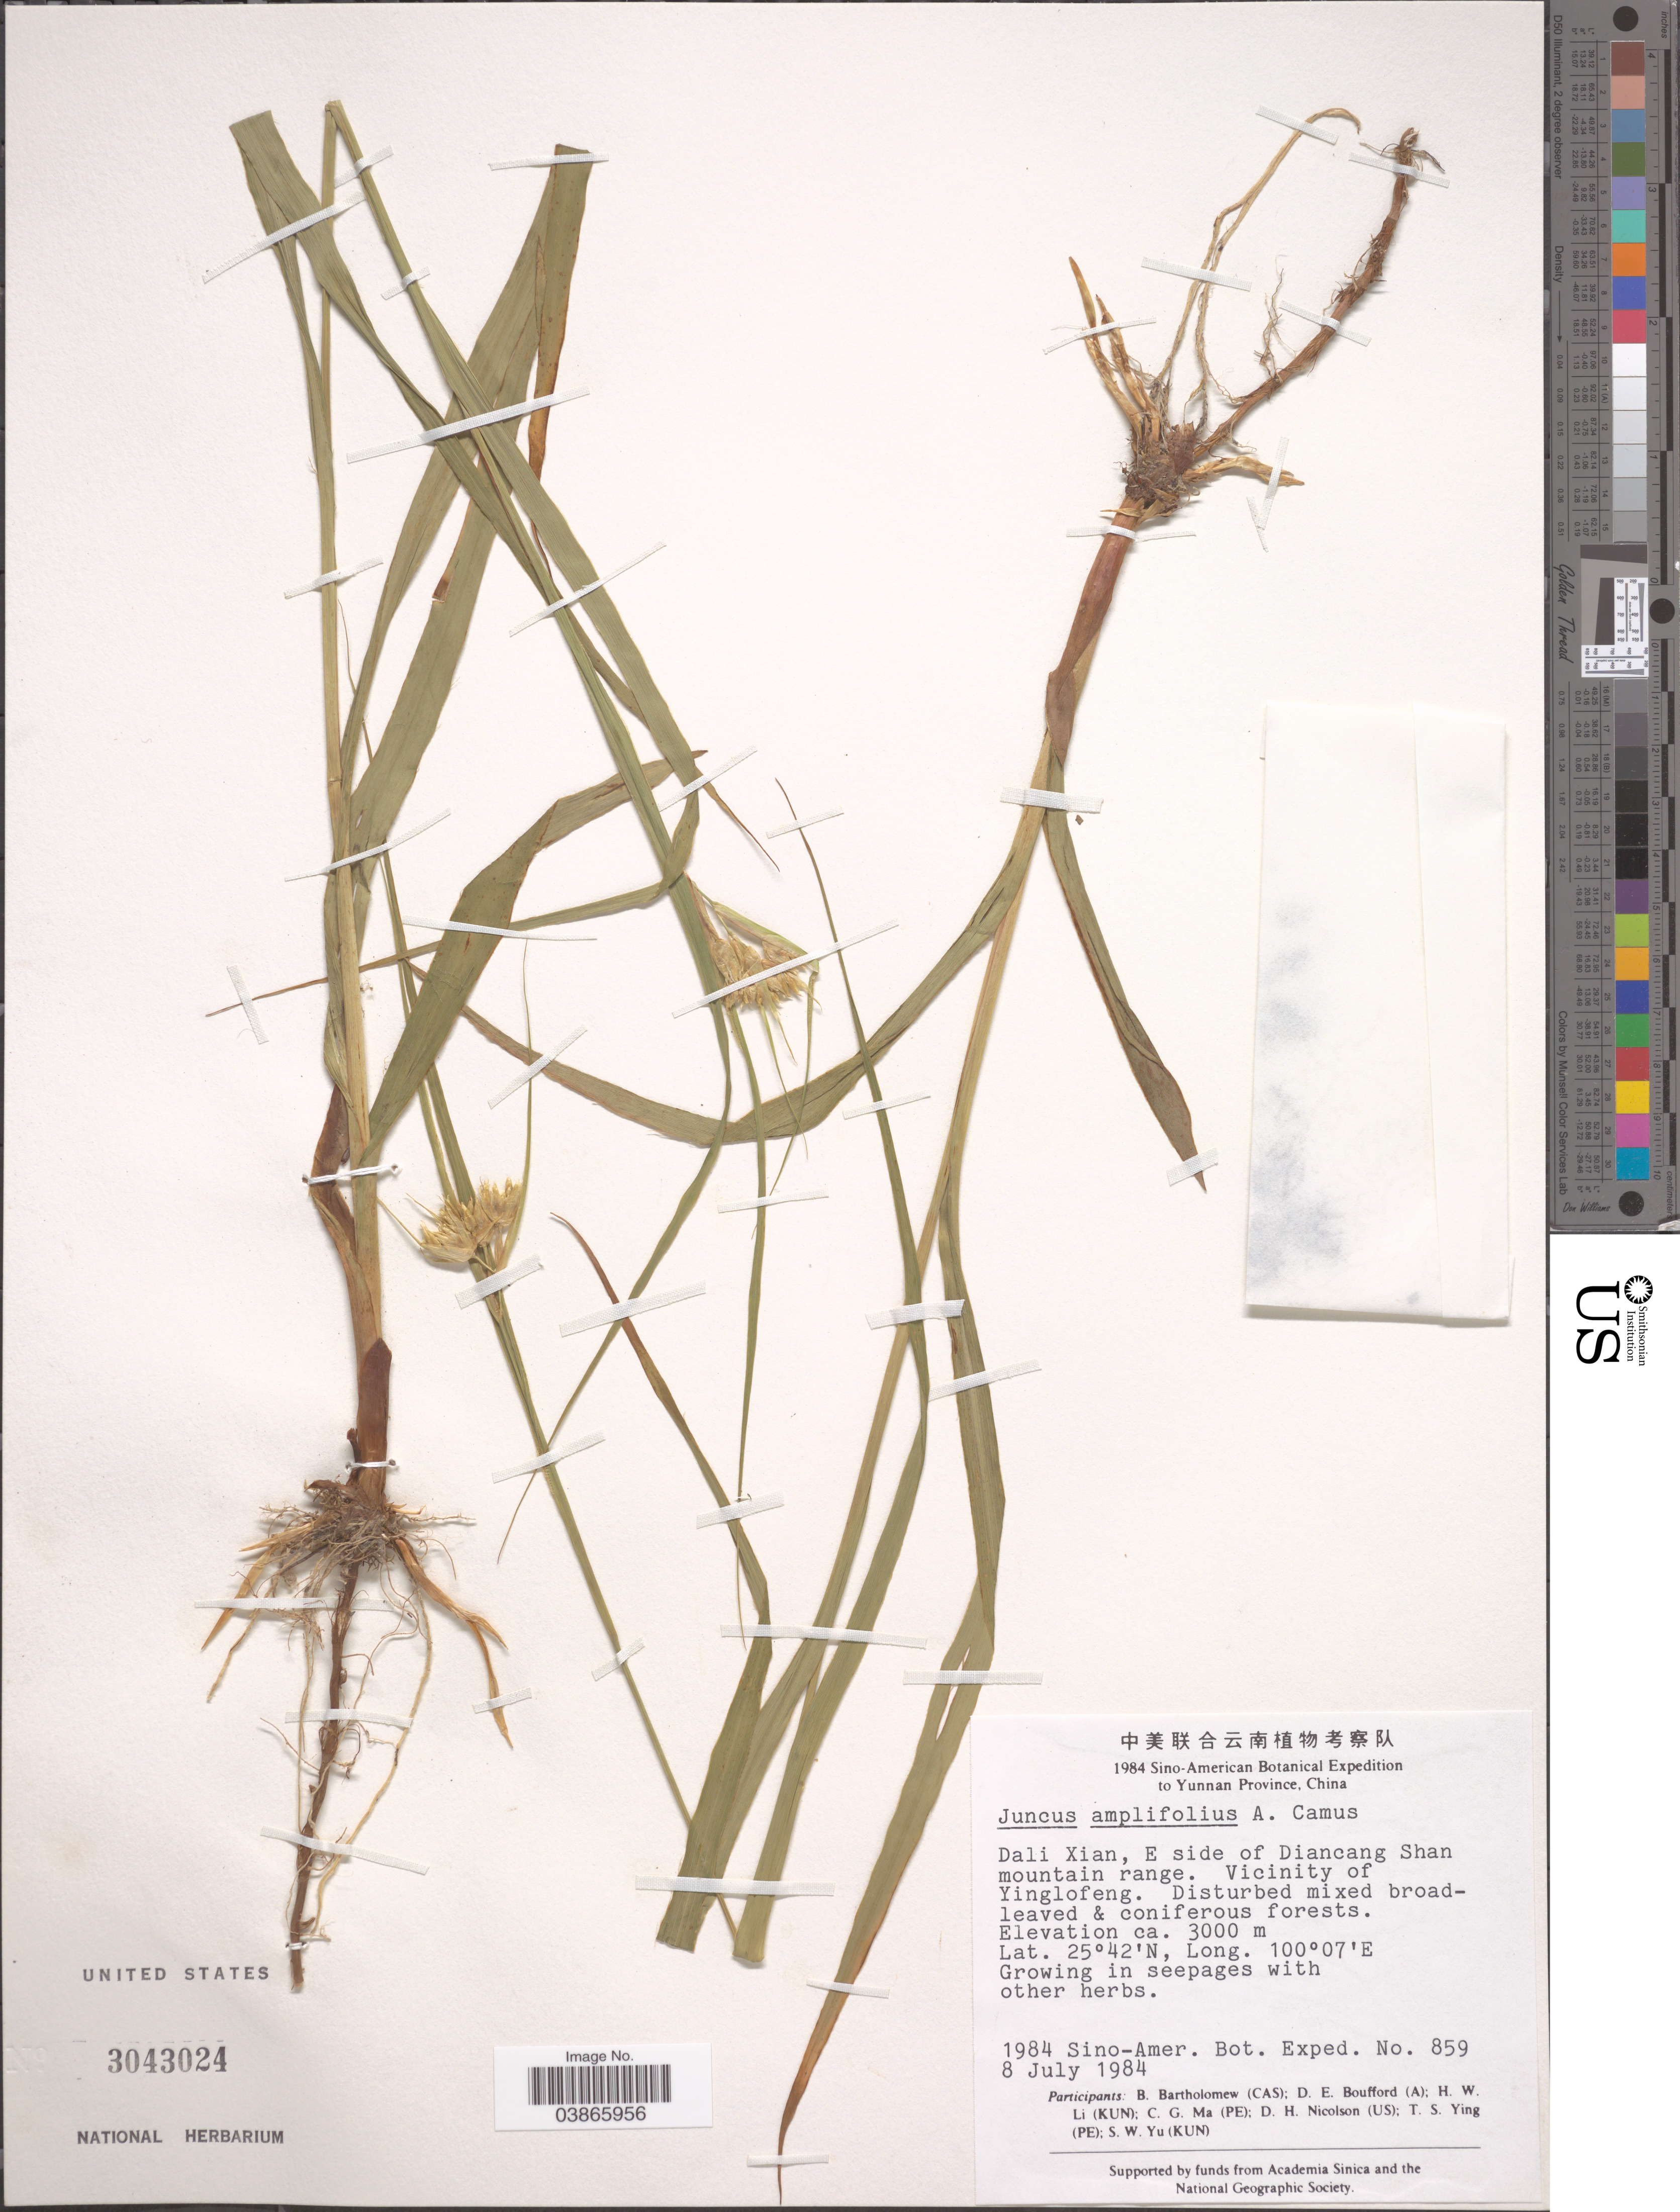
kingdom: Plantae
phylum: Tracheophyta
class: Liliopsida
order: Poales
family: Juncaceae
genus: Juncus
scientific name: Juncus amplifolius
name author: A. Camus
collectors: Sino-Amer. Bot. Exped. 1984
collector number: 859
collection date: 1984-07-08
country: China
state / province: Yunnan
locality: Yunnan Province. Dali Xian, E side of Diancang Shan mountain range. Vicinity of Yinglofeng.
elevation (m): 3000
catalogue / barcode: US 3043024